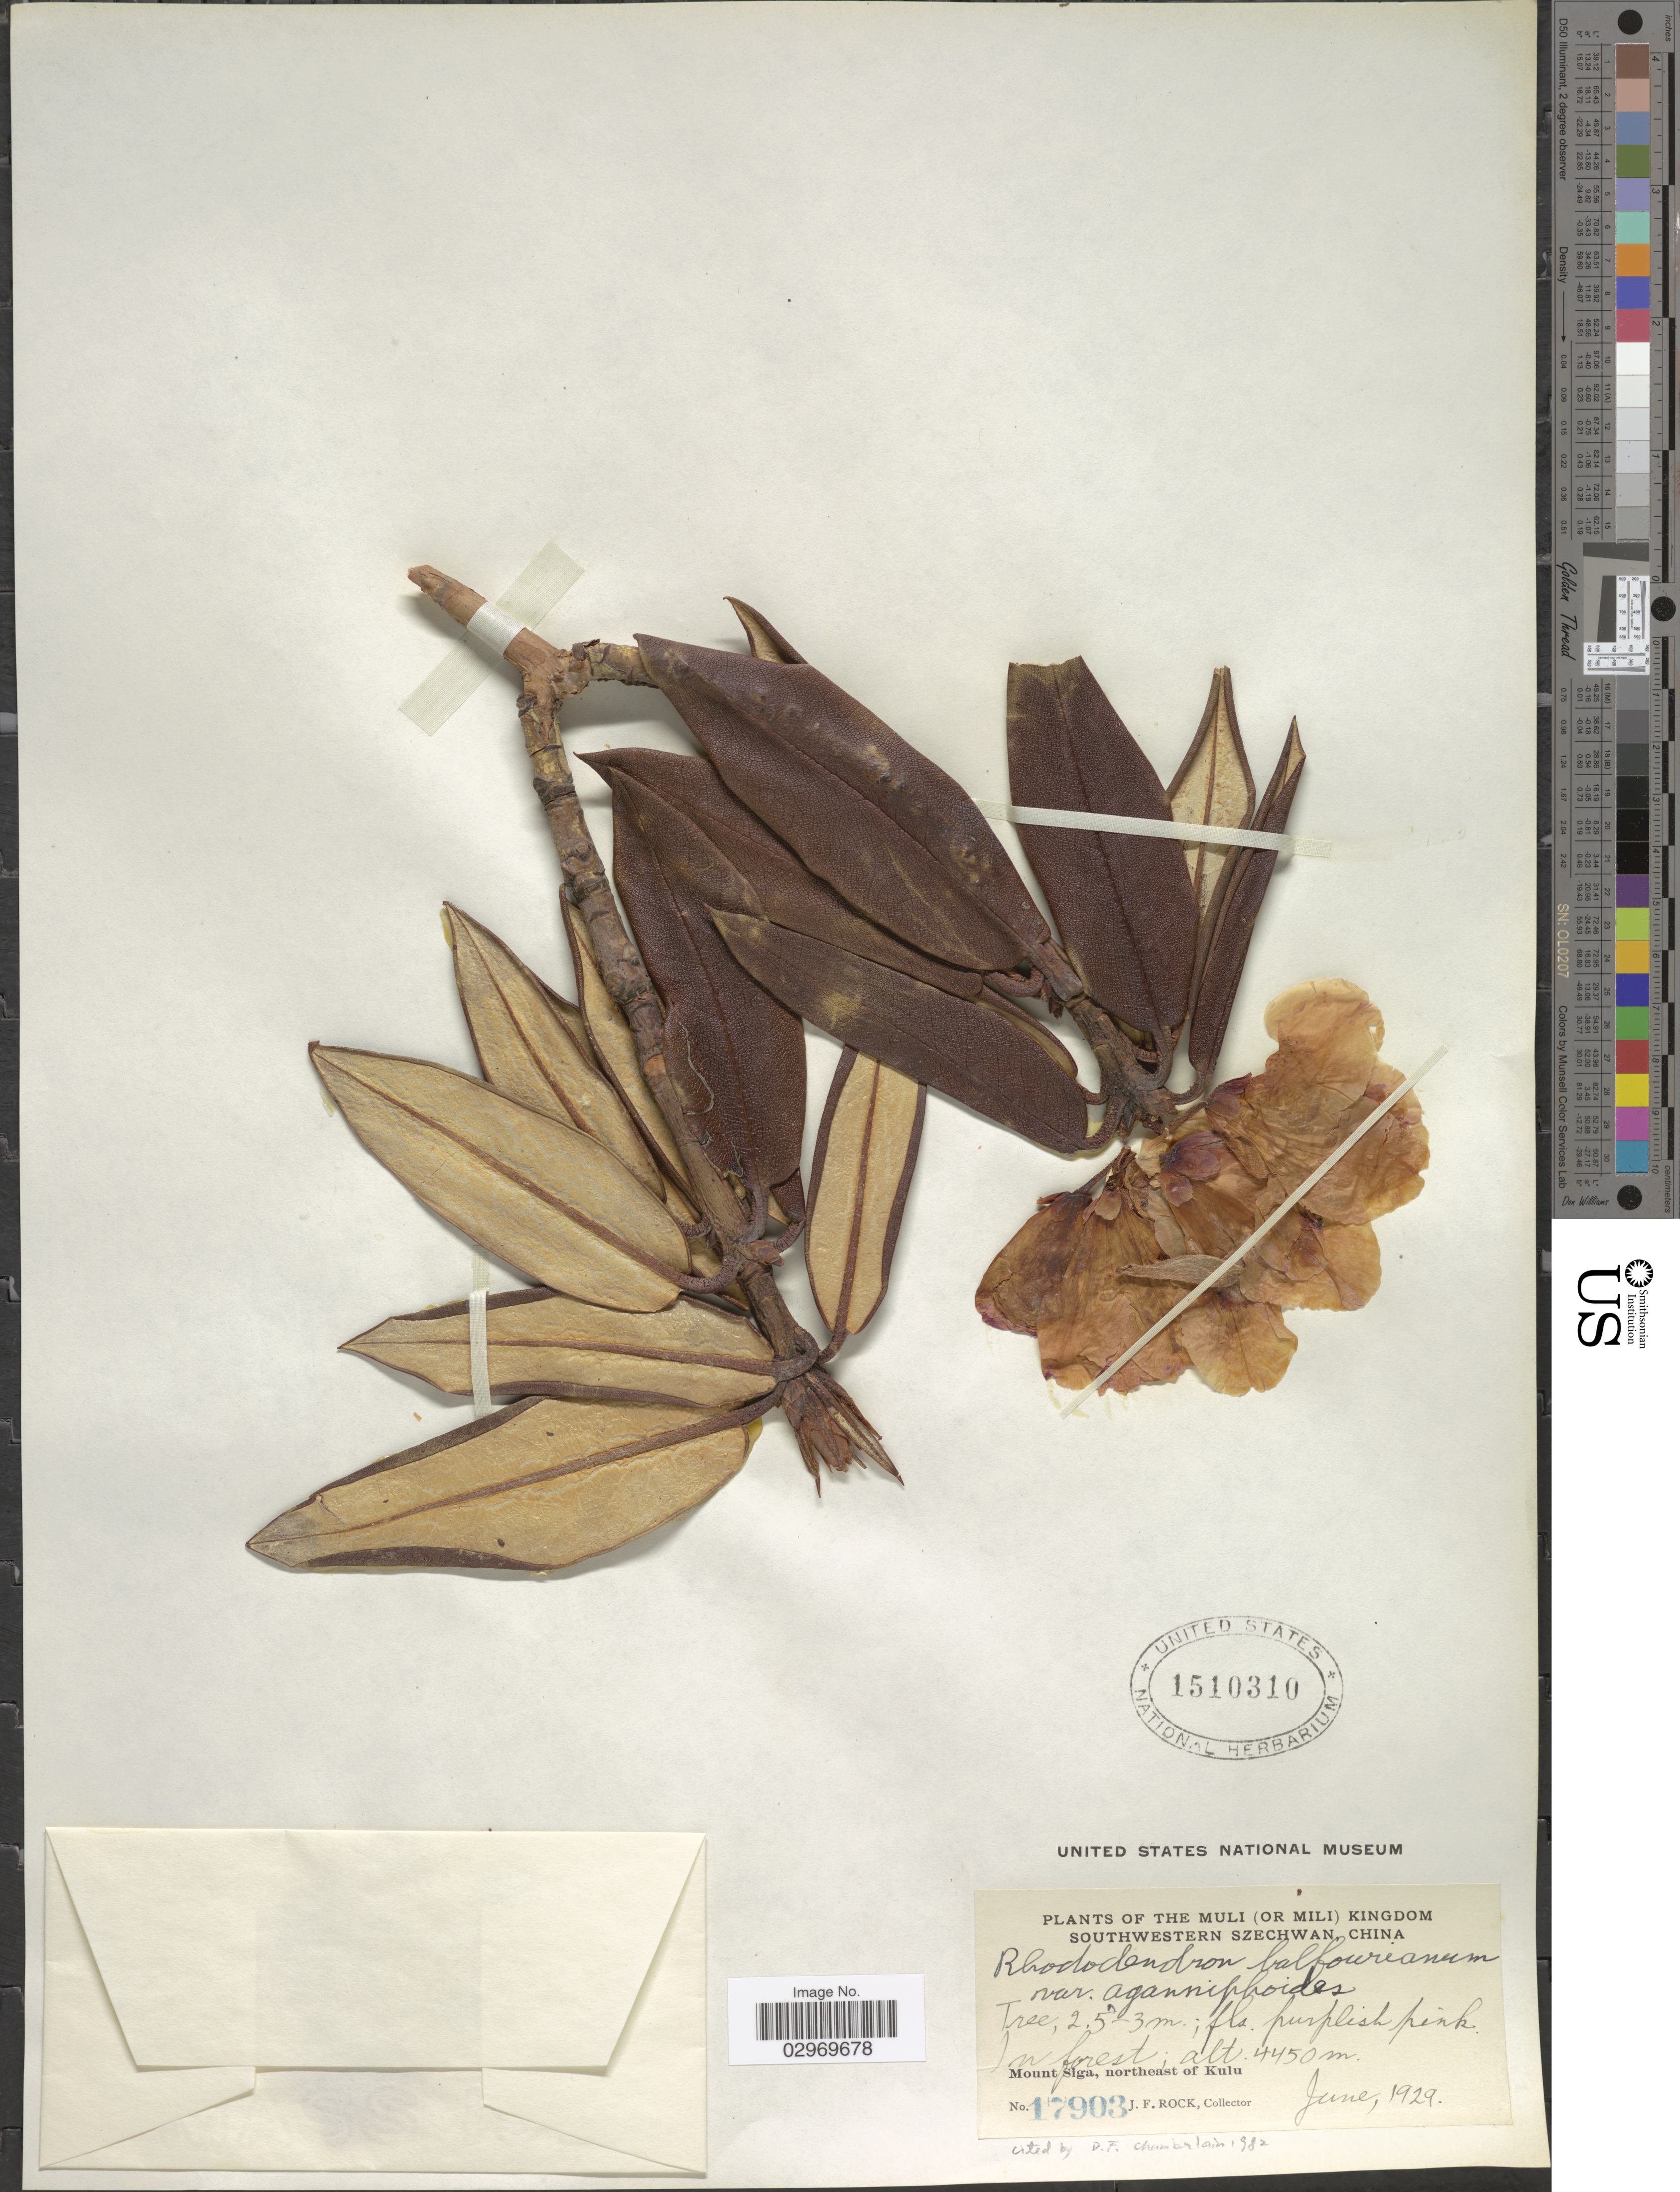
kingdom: Plantae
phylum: Tracheophyta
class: Magnoliopsida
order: Ericales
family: Ericaceae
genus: Rhododendron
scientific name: Rhododendron balfourianum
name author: Diels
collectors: J. Rock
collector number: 17903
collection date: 1929-06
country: China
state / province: Sichuan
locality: The Muli (or Mili) Kingdom, Southwestern Szechwan. Mount Siga, northeast of Kulu.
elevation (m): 4450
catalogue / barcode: US 1510310